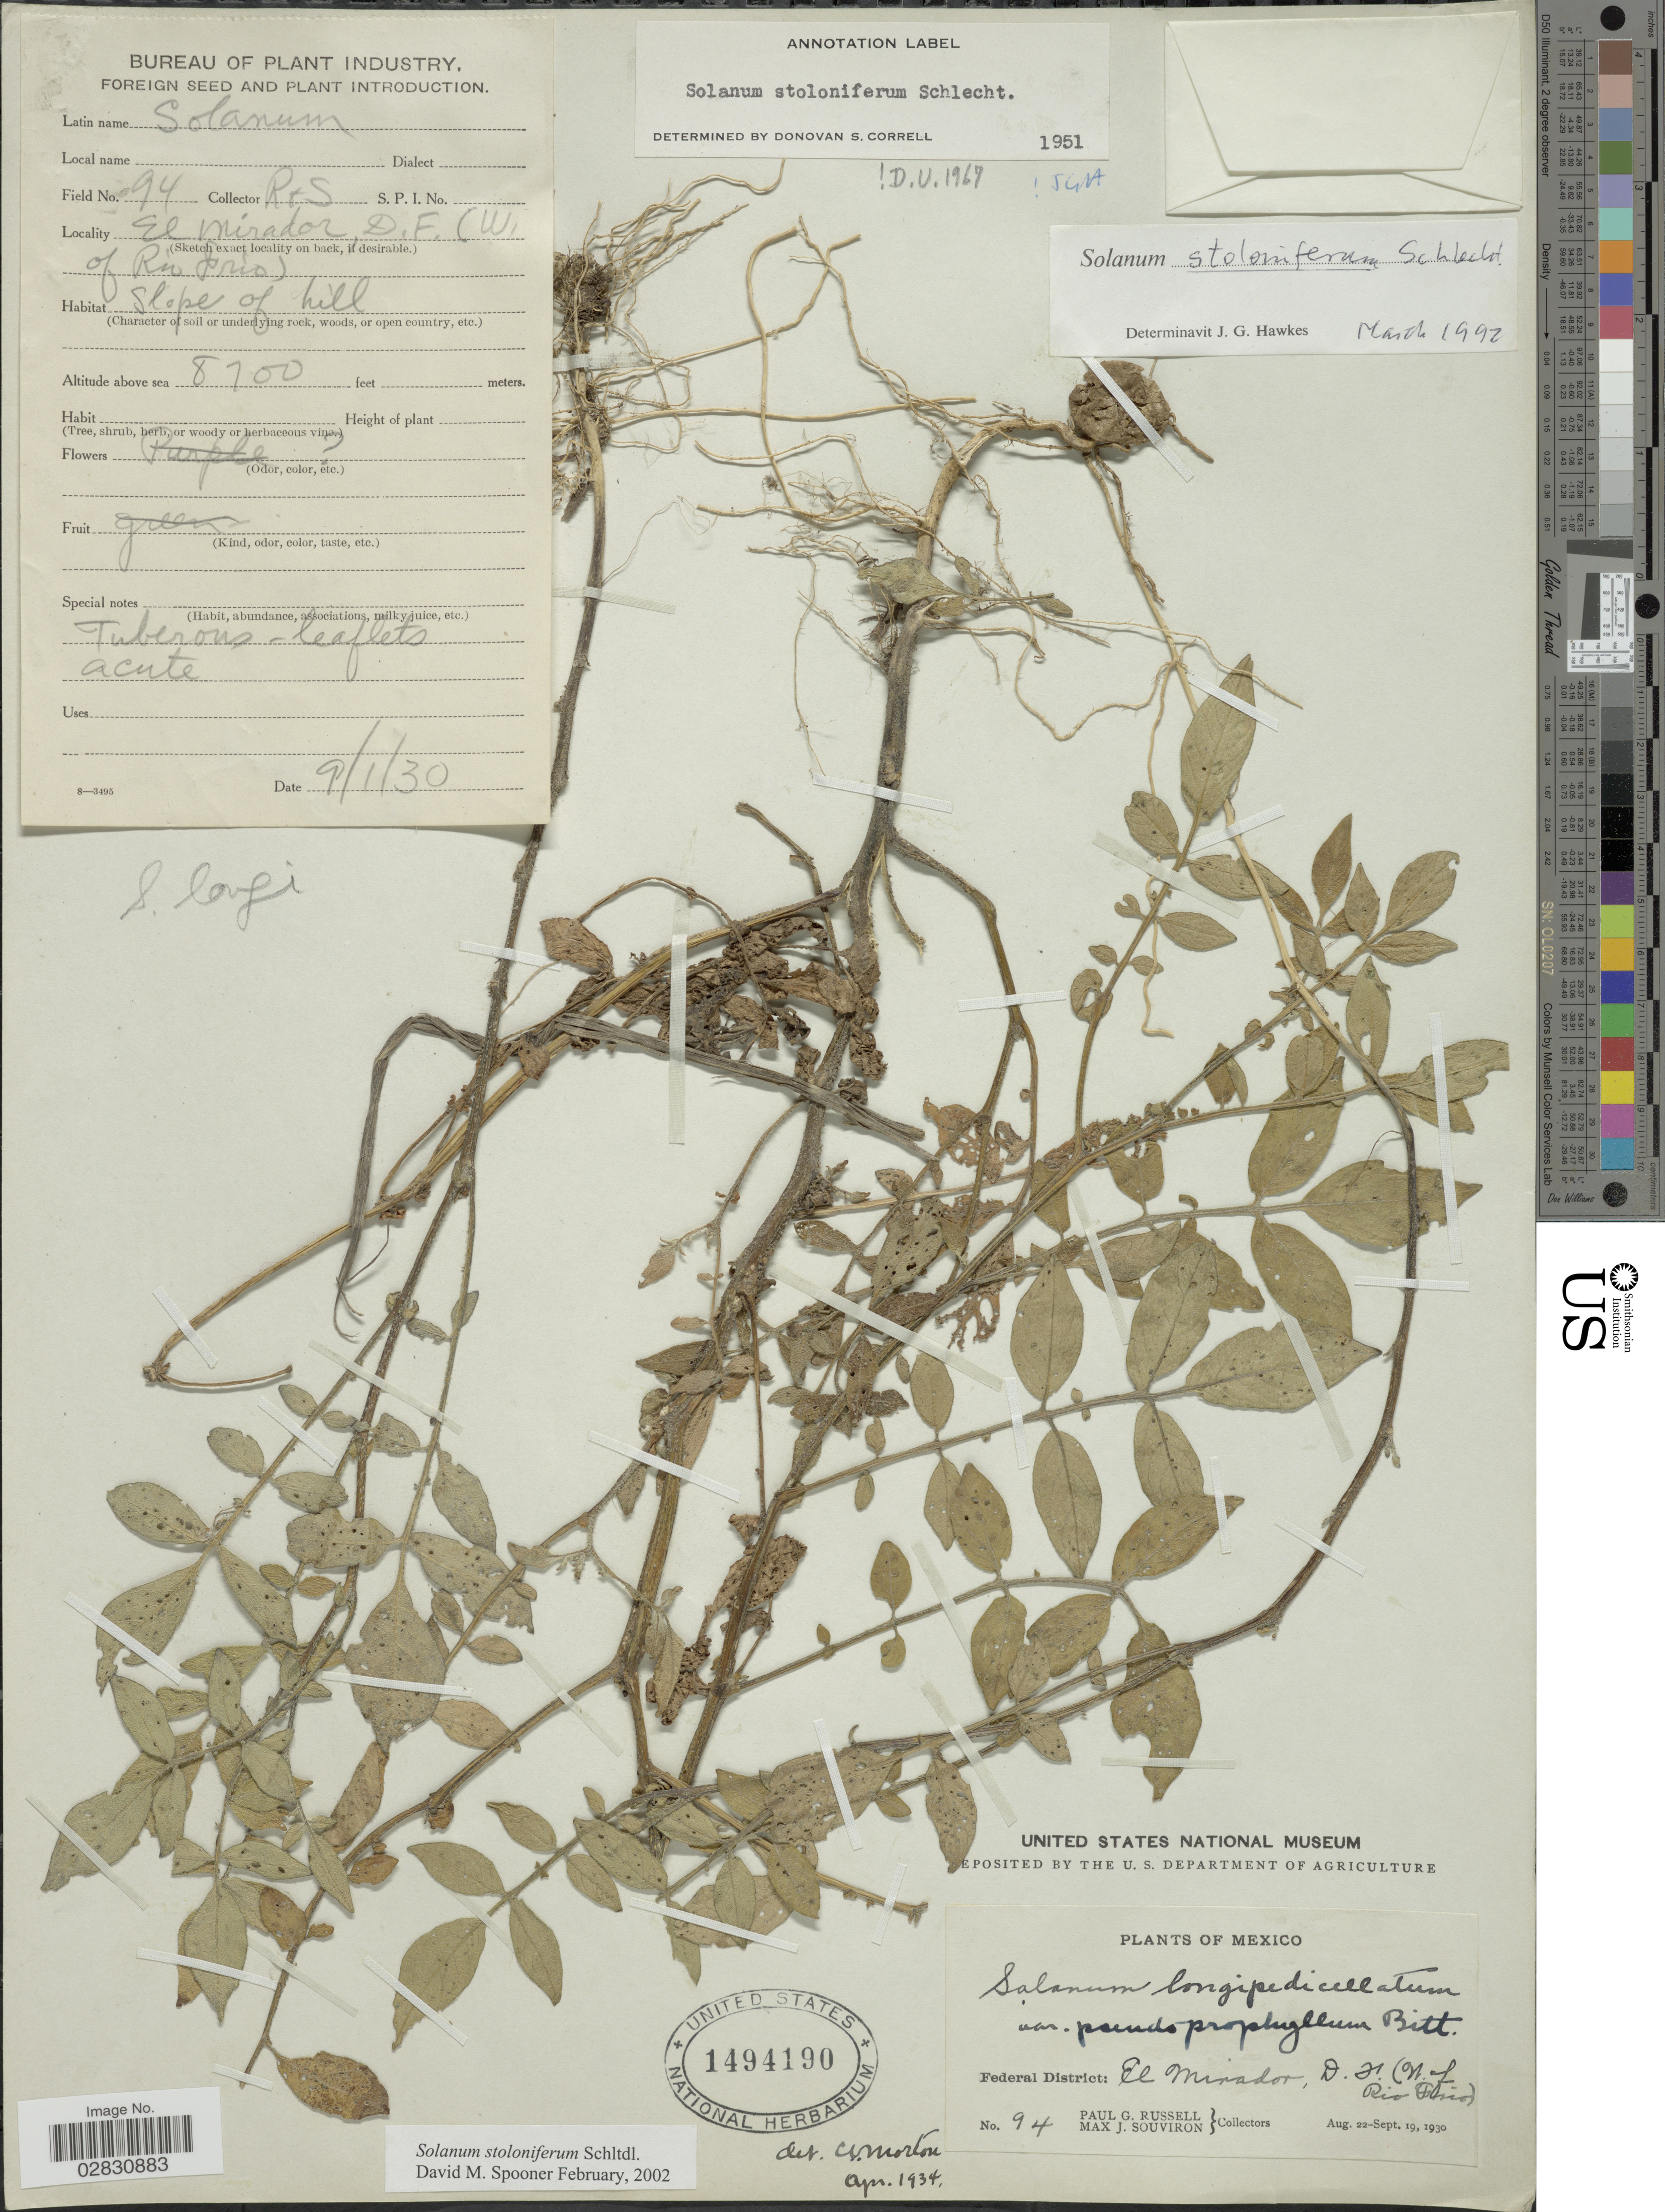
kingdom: Plantae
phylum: Tracheophyta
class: Magnoliopsida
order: Solanales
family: Solanaceae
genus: Solanum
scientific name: Solanum stoloniferum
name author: Schltdl. & Bouché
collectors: P. G. Russell & M. J. Souviron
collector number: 94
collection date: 1930-01-09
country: Mexico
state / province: Distrito Federal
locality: Federal District: El Mirador, D.F. (W. of Río Frío), Slope of hill.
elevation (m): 2652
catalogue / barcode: US 1494190